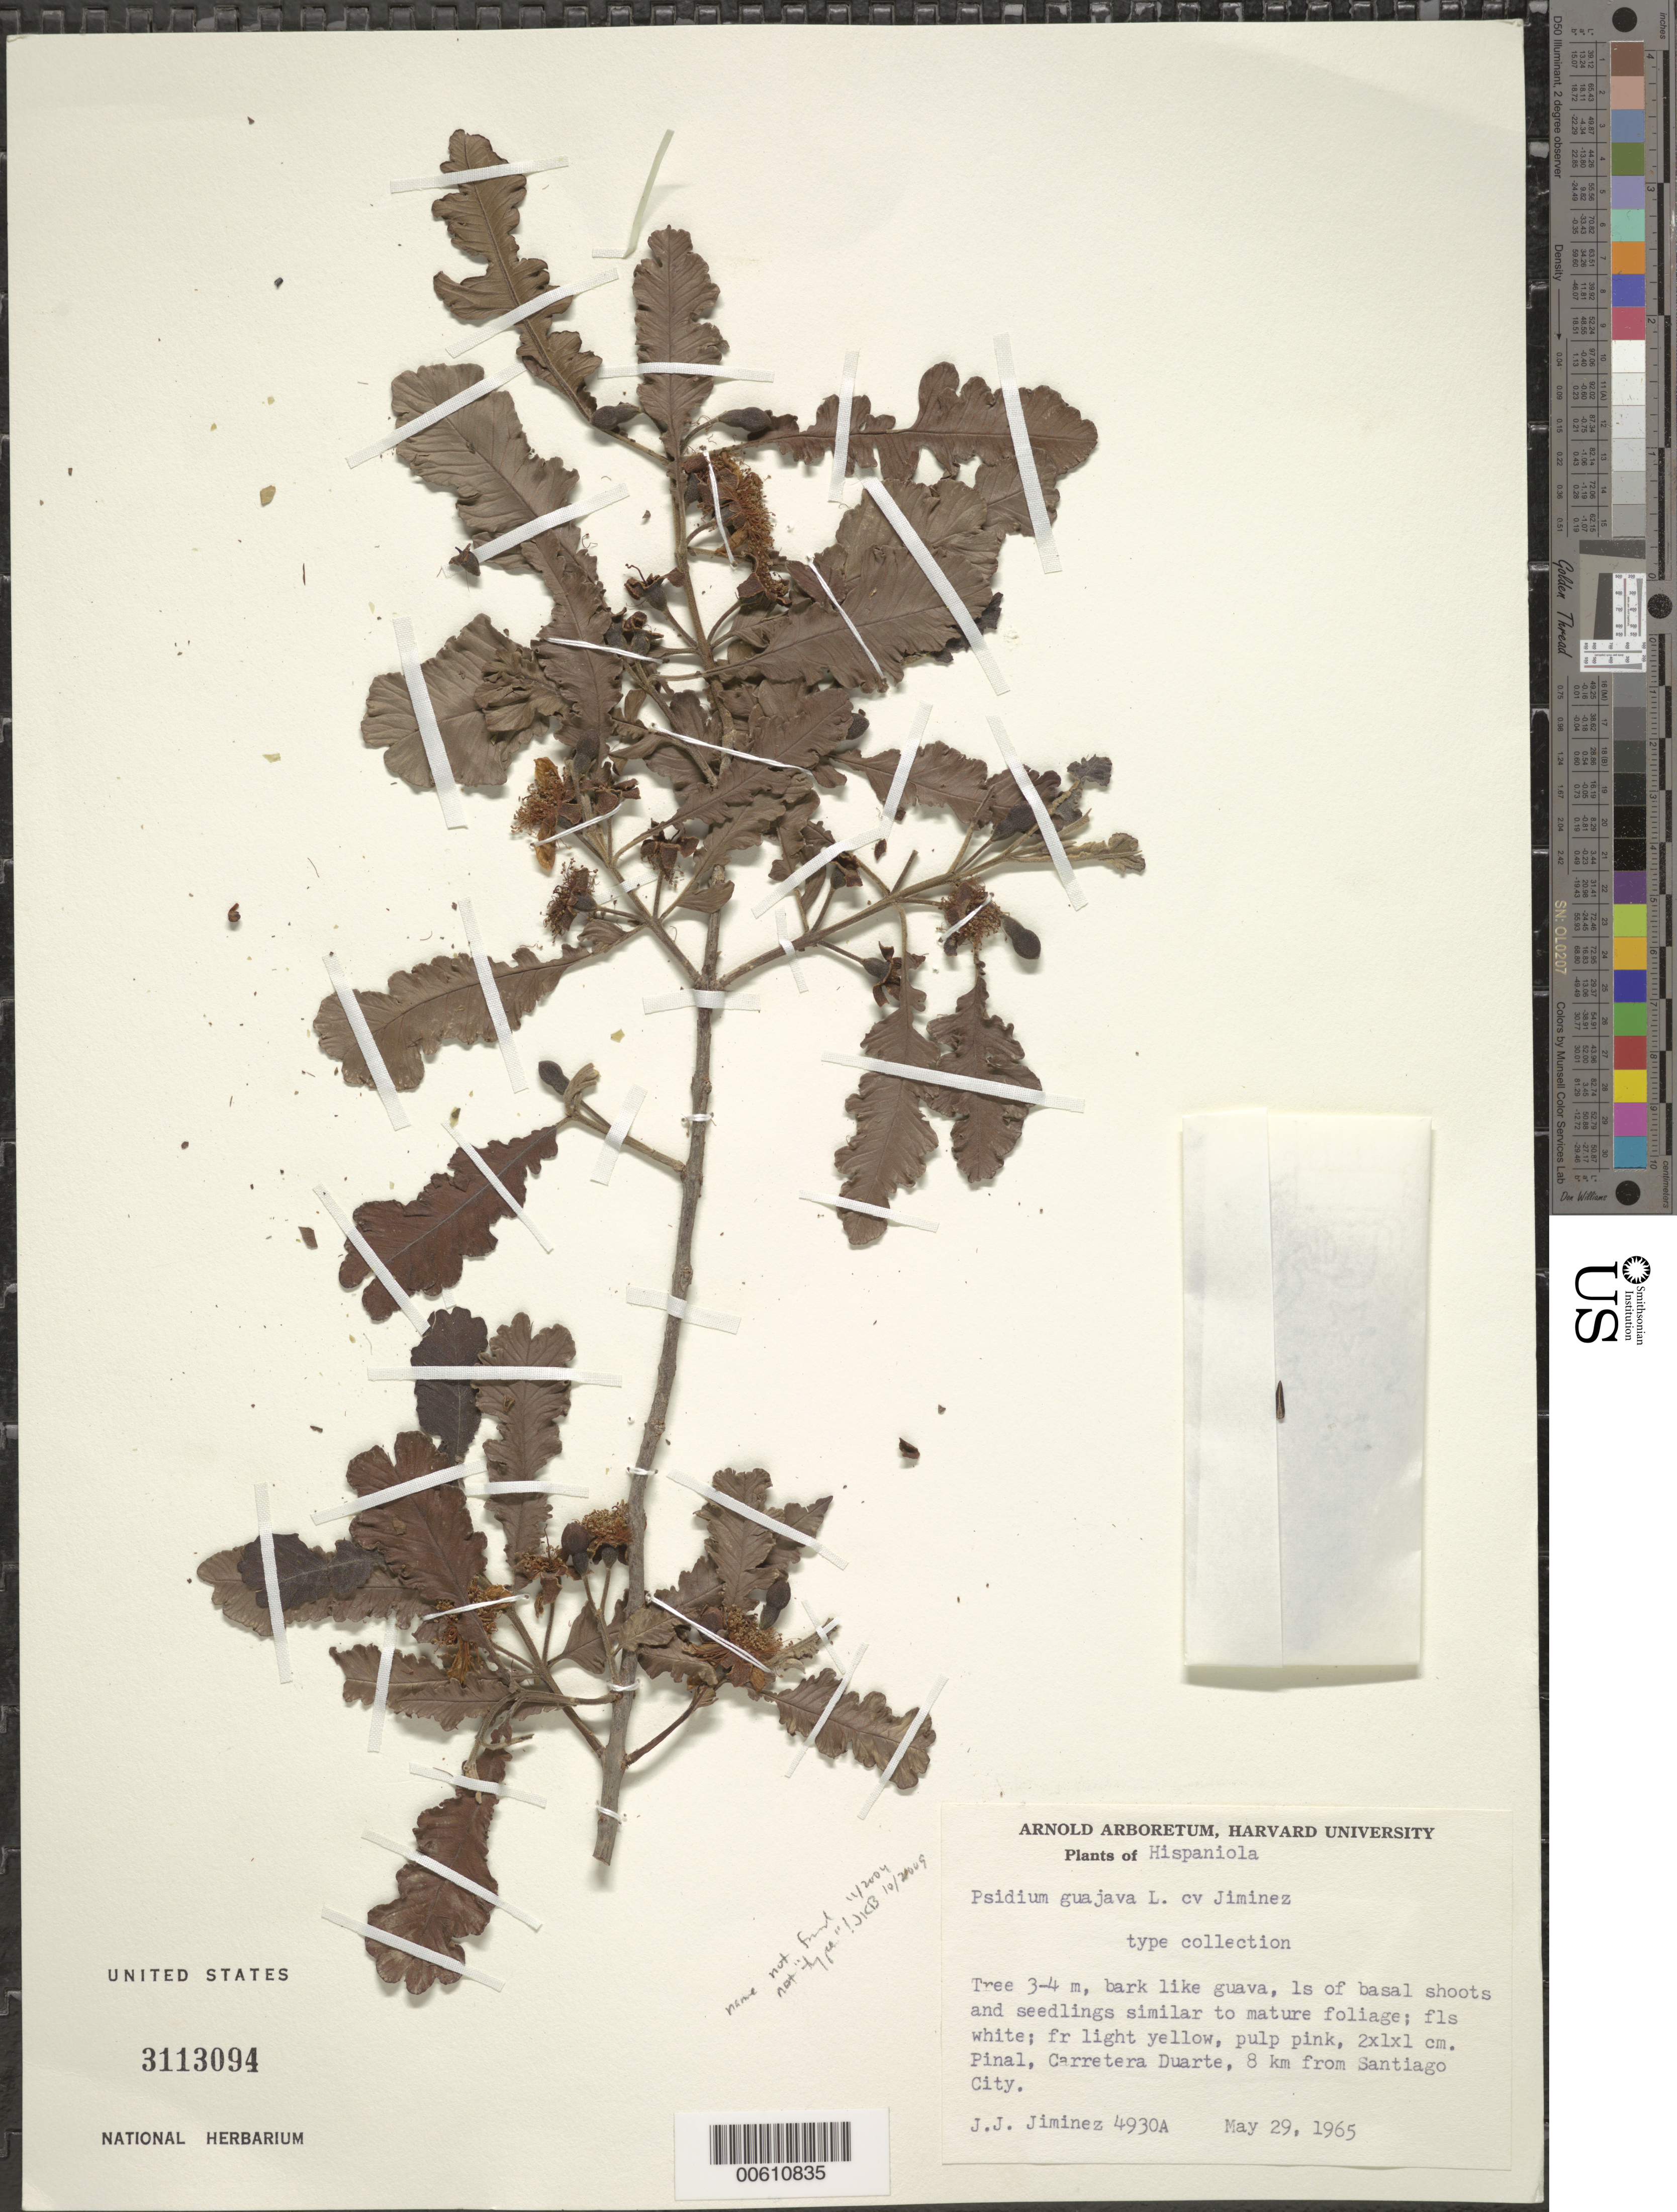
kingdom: Plantae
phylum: Tracheophyta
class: Magnoliopsida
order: Myrtales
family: Myrtaceae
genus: Psidium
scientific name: Psidium guajava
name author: L.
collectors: J. J. Jiménez Almonte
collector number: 4930A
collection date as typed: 29 May 1965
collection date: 1965-05-29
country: Haiti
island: Hispaniola Island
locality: Pinal, Carretera Duarte, Santiago City.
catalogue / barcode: US 3113094